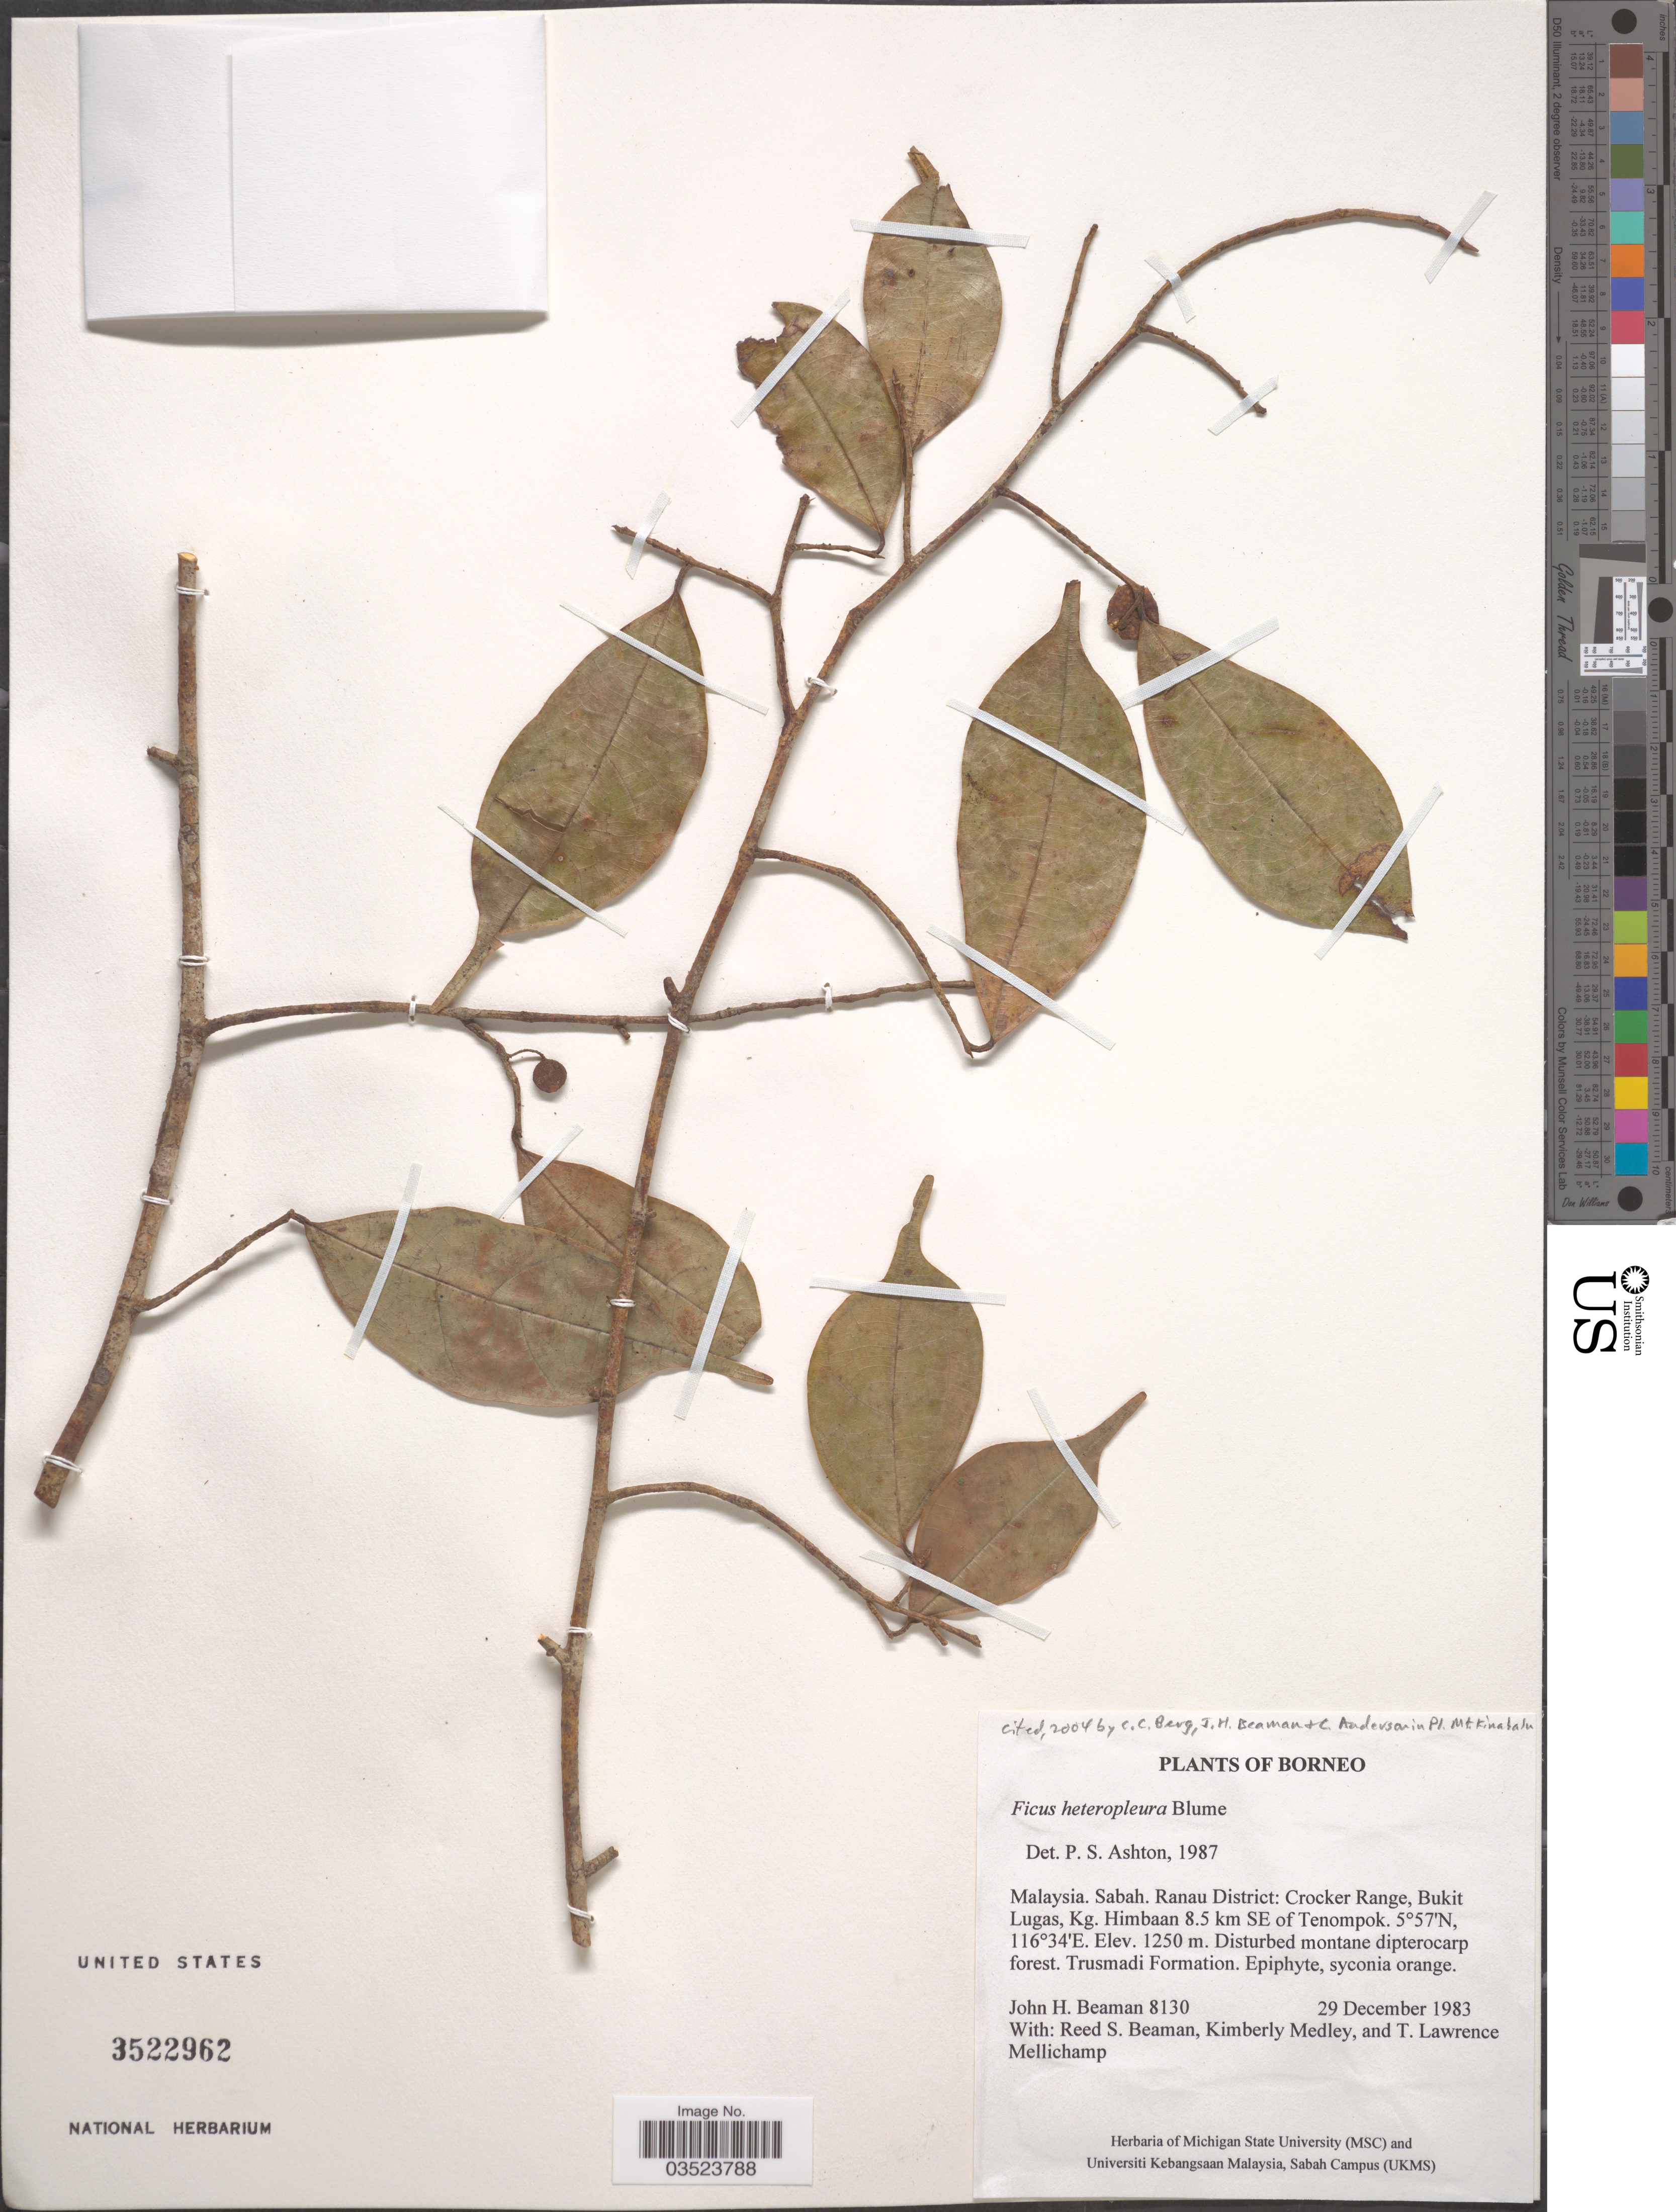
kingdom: Plantae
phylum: Tracheophyta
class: Magnoliopsida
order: Rosales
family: Moraceae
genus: Ficus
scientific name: Ficus heteropleura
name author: Blume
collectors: J. H. Beaman, R. S. Beaman, K. Medley & T. L. Mellichamp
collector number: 8130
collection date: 1983-12-29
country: Malaysia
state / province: Sabah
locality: Borneo. Ranau District: Crocker Range, Bukit Lugas, Kg. Himbaan 8.5 km SE of Tenompok.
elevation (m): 1250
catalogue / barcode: US 3522962